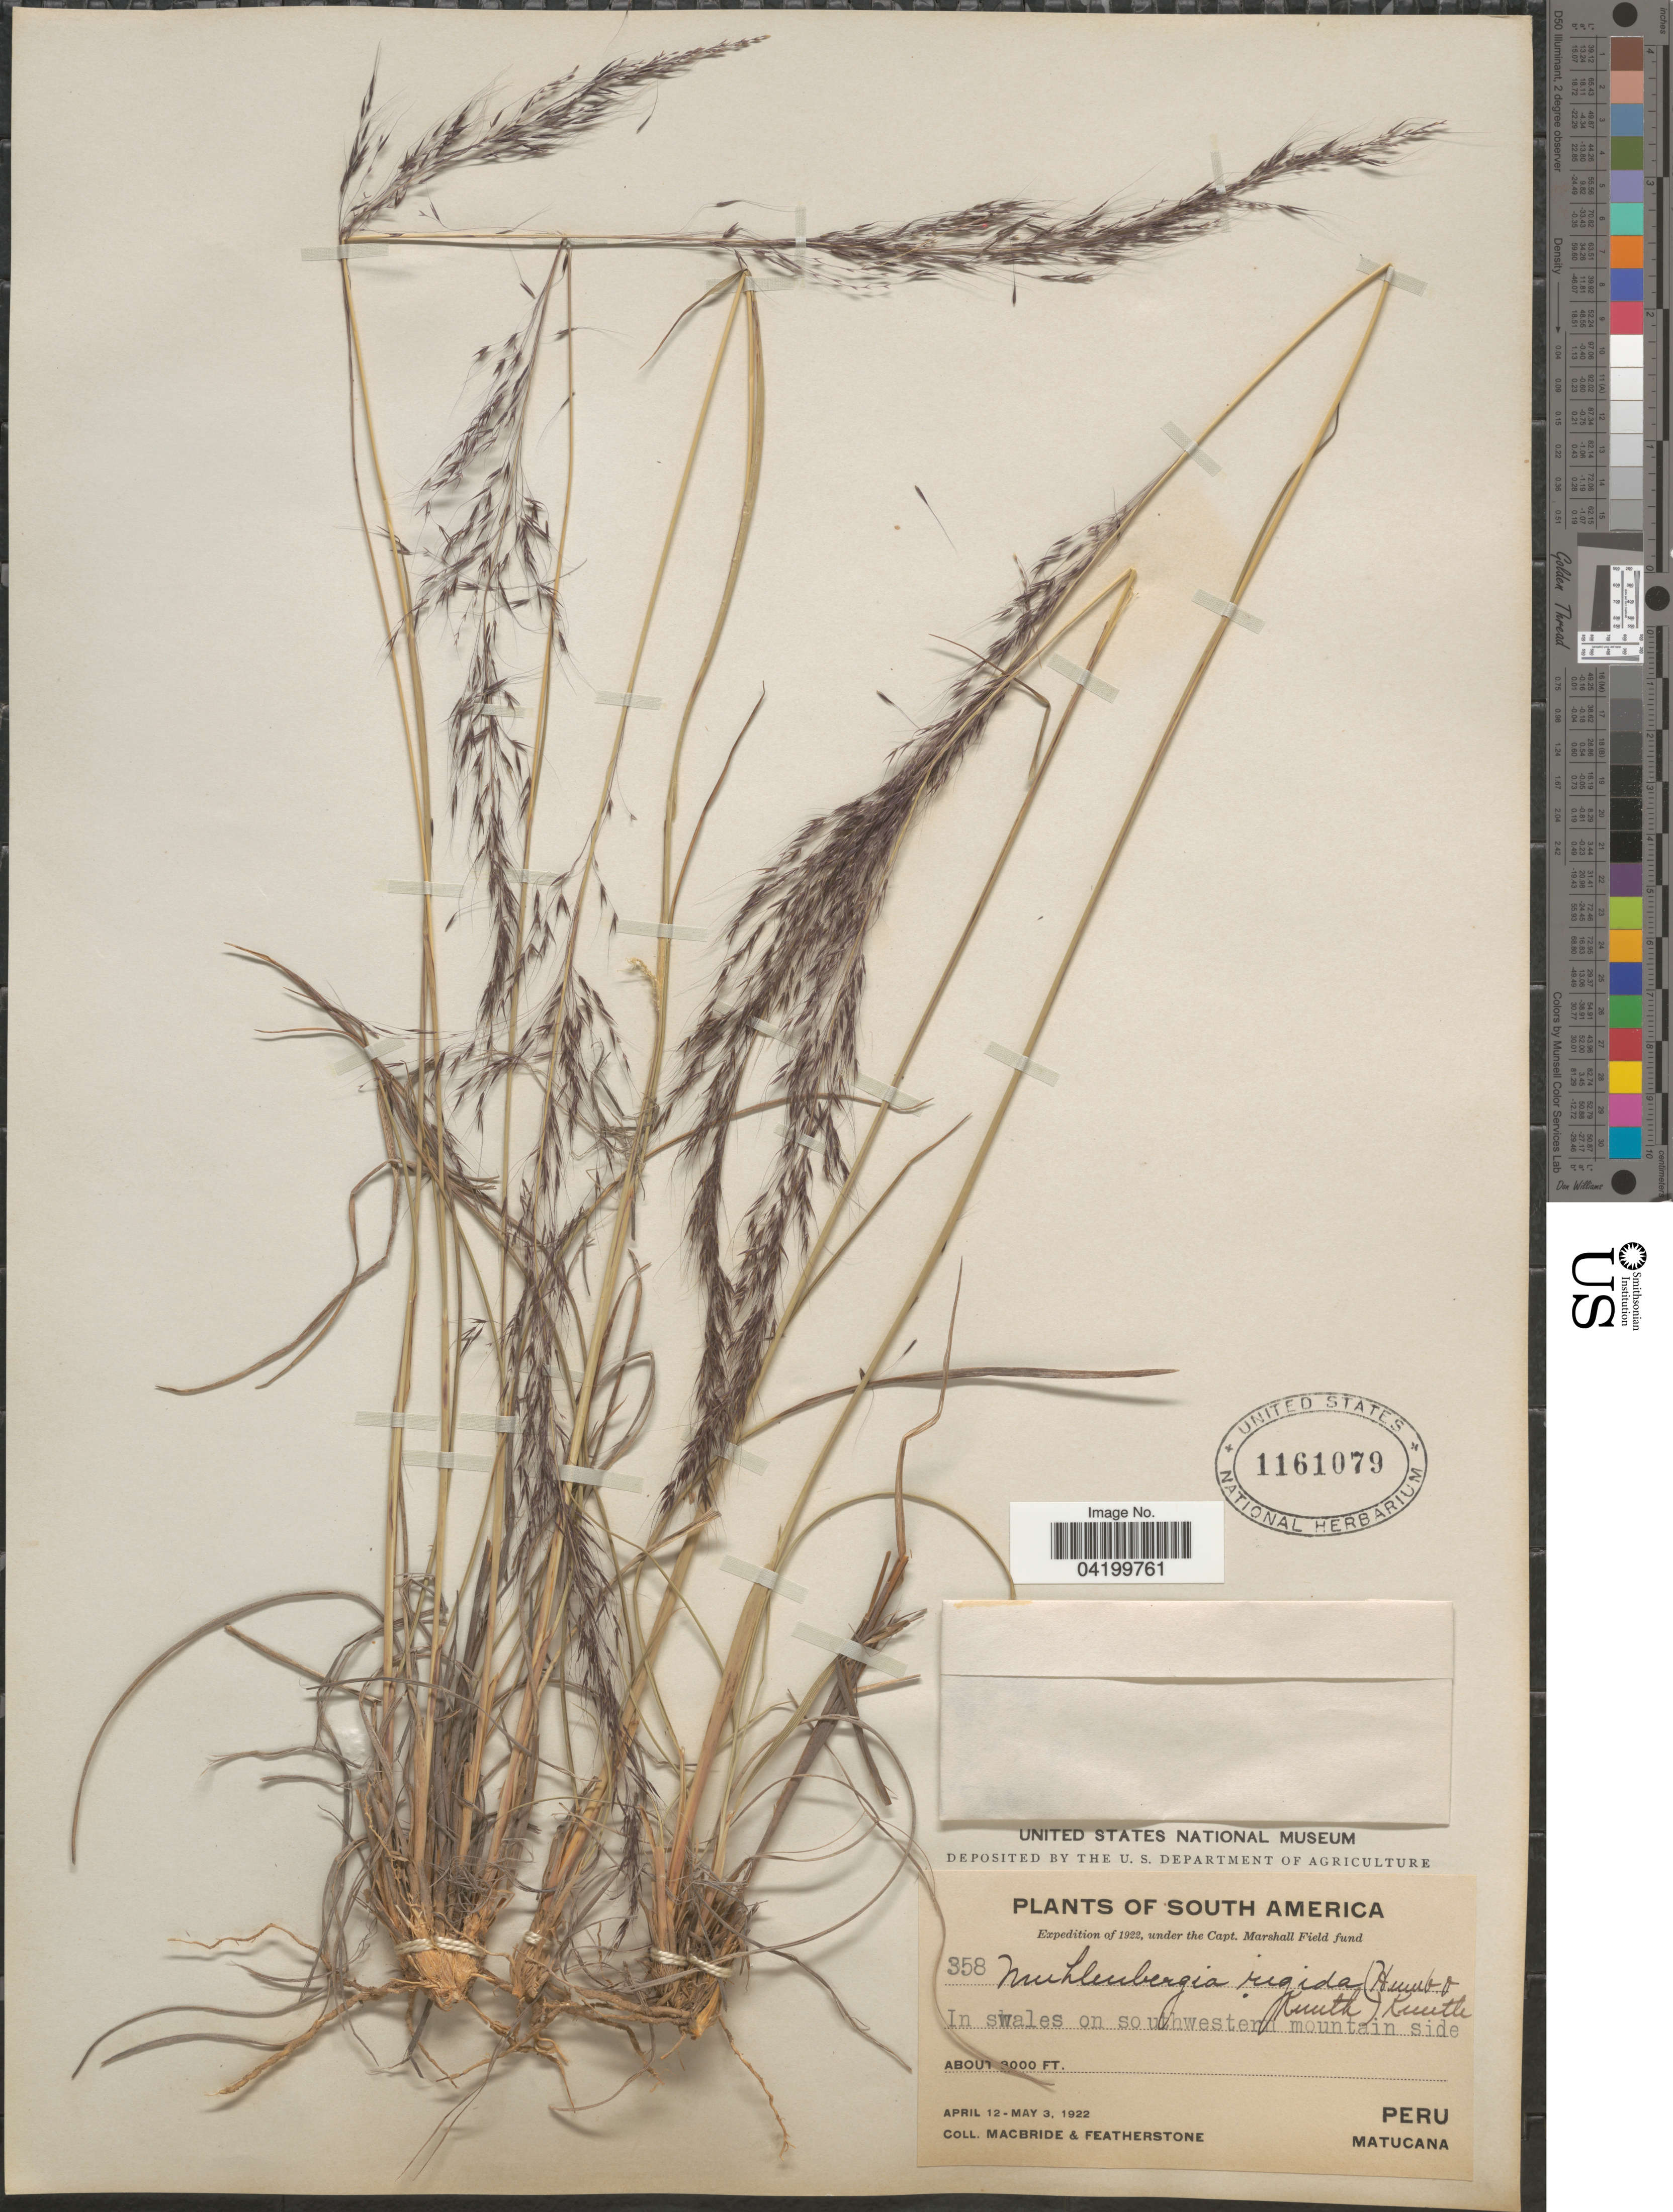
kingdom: Plantae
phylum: Tracheophyta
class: Liliopsida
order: Poales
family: Poaceae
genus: Muhlenbergia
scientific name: Muhlenbergia rigida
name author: (Kunth) Kunth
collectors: Macbride, -- & -. Featherstone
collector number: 358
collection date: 1922-04-12/1922-05-03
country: Peru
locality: Expedition of 1922, under the Capt. Marshall Field fund. In swales on southwestern mountain side. Matucana.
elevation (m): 2438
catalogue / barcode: US 1161079